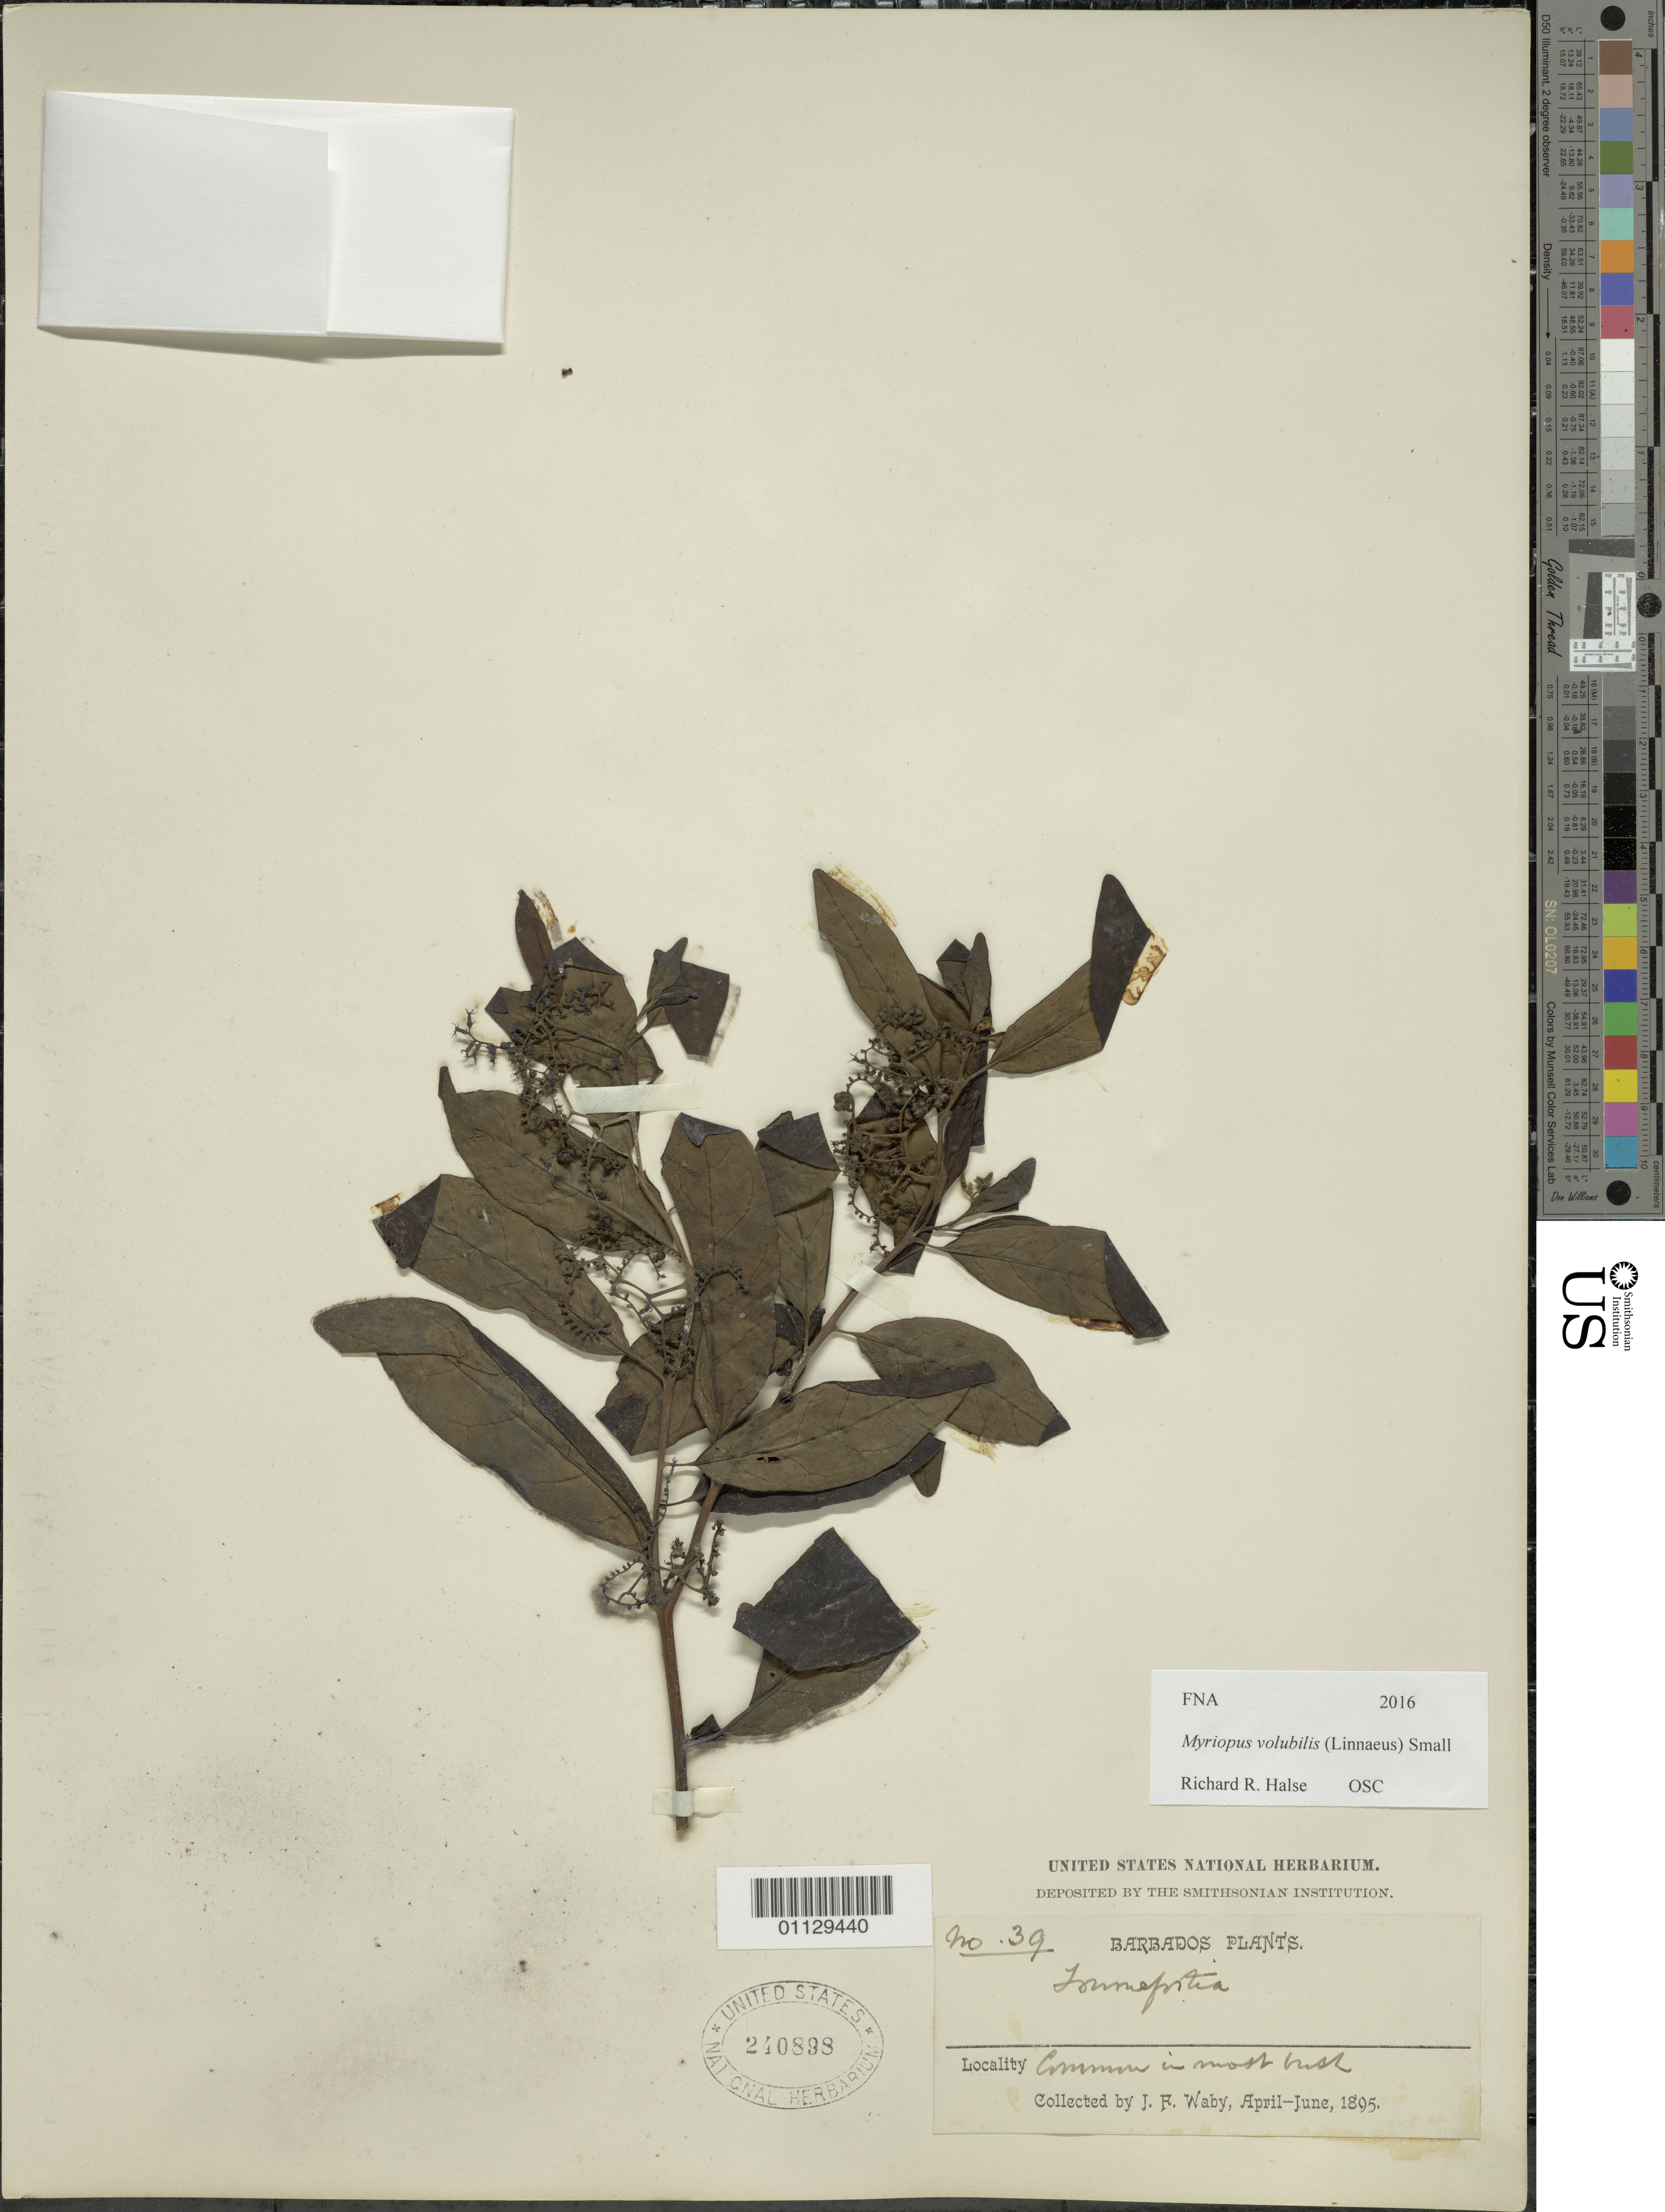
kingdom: Plantae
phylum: Tracheophyta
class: Magnoliopsida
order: Boraginales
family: Heliotropiaceae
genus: Myriopus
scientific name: Myriopus volubilis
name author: (L.) Small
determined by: Halse, R. R.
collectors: J. Waby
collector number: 39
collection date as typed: Apr 1895 to Jun 1895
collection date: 1895-04/1895-06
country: Barbados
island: Barbados I.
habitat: Common in moist bush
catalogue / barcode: US 240898